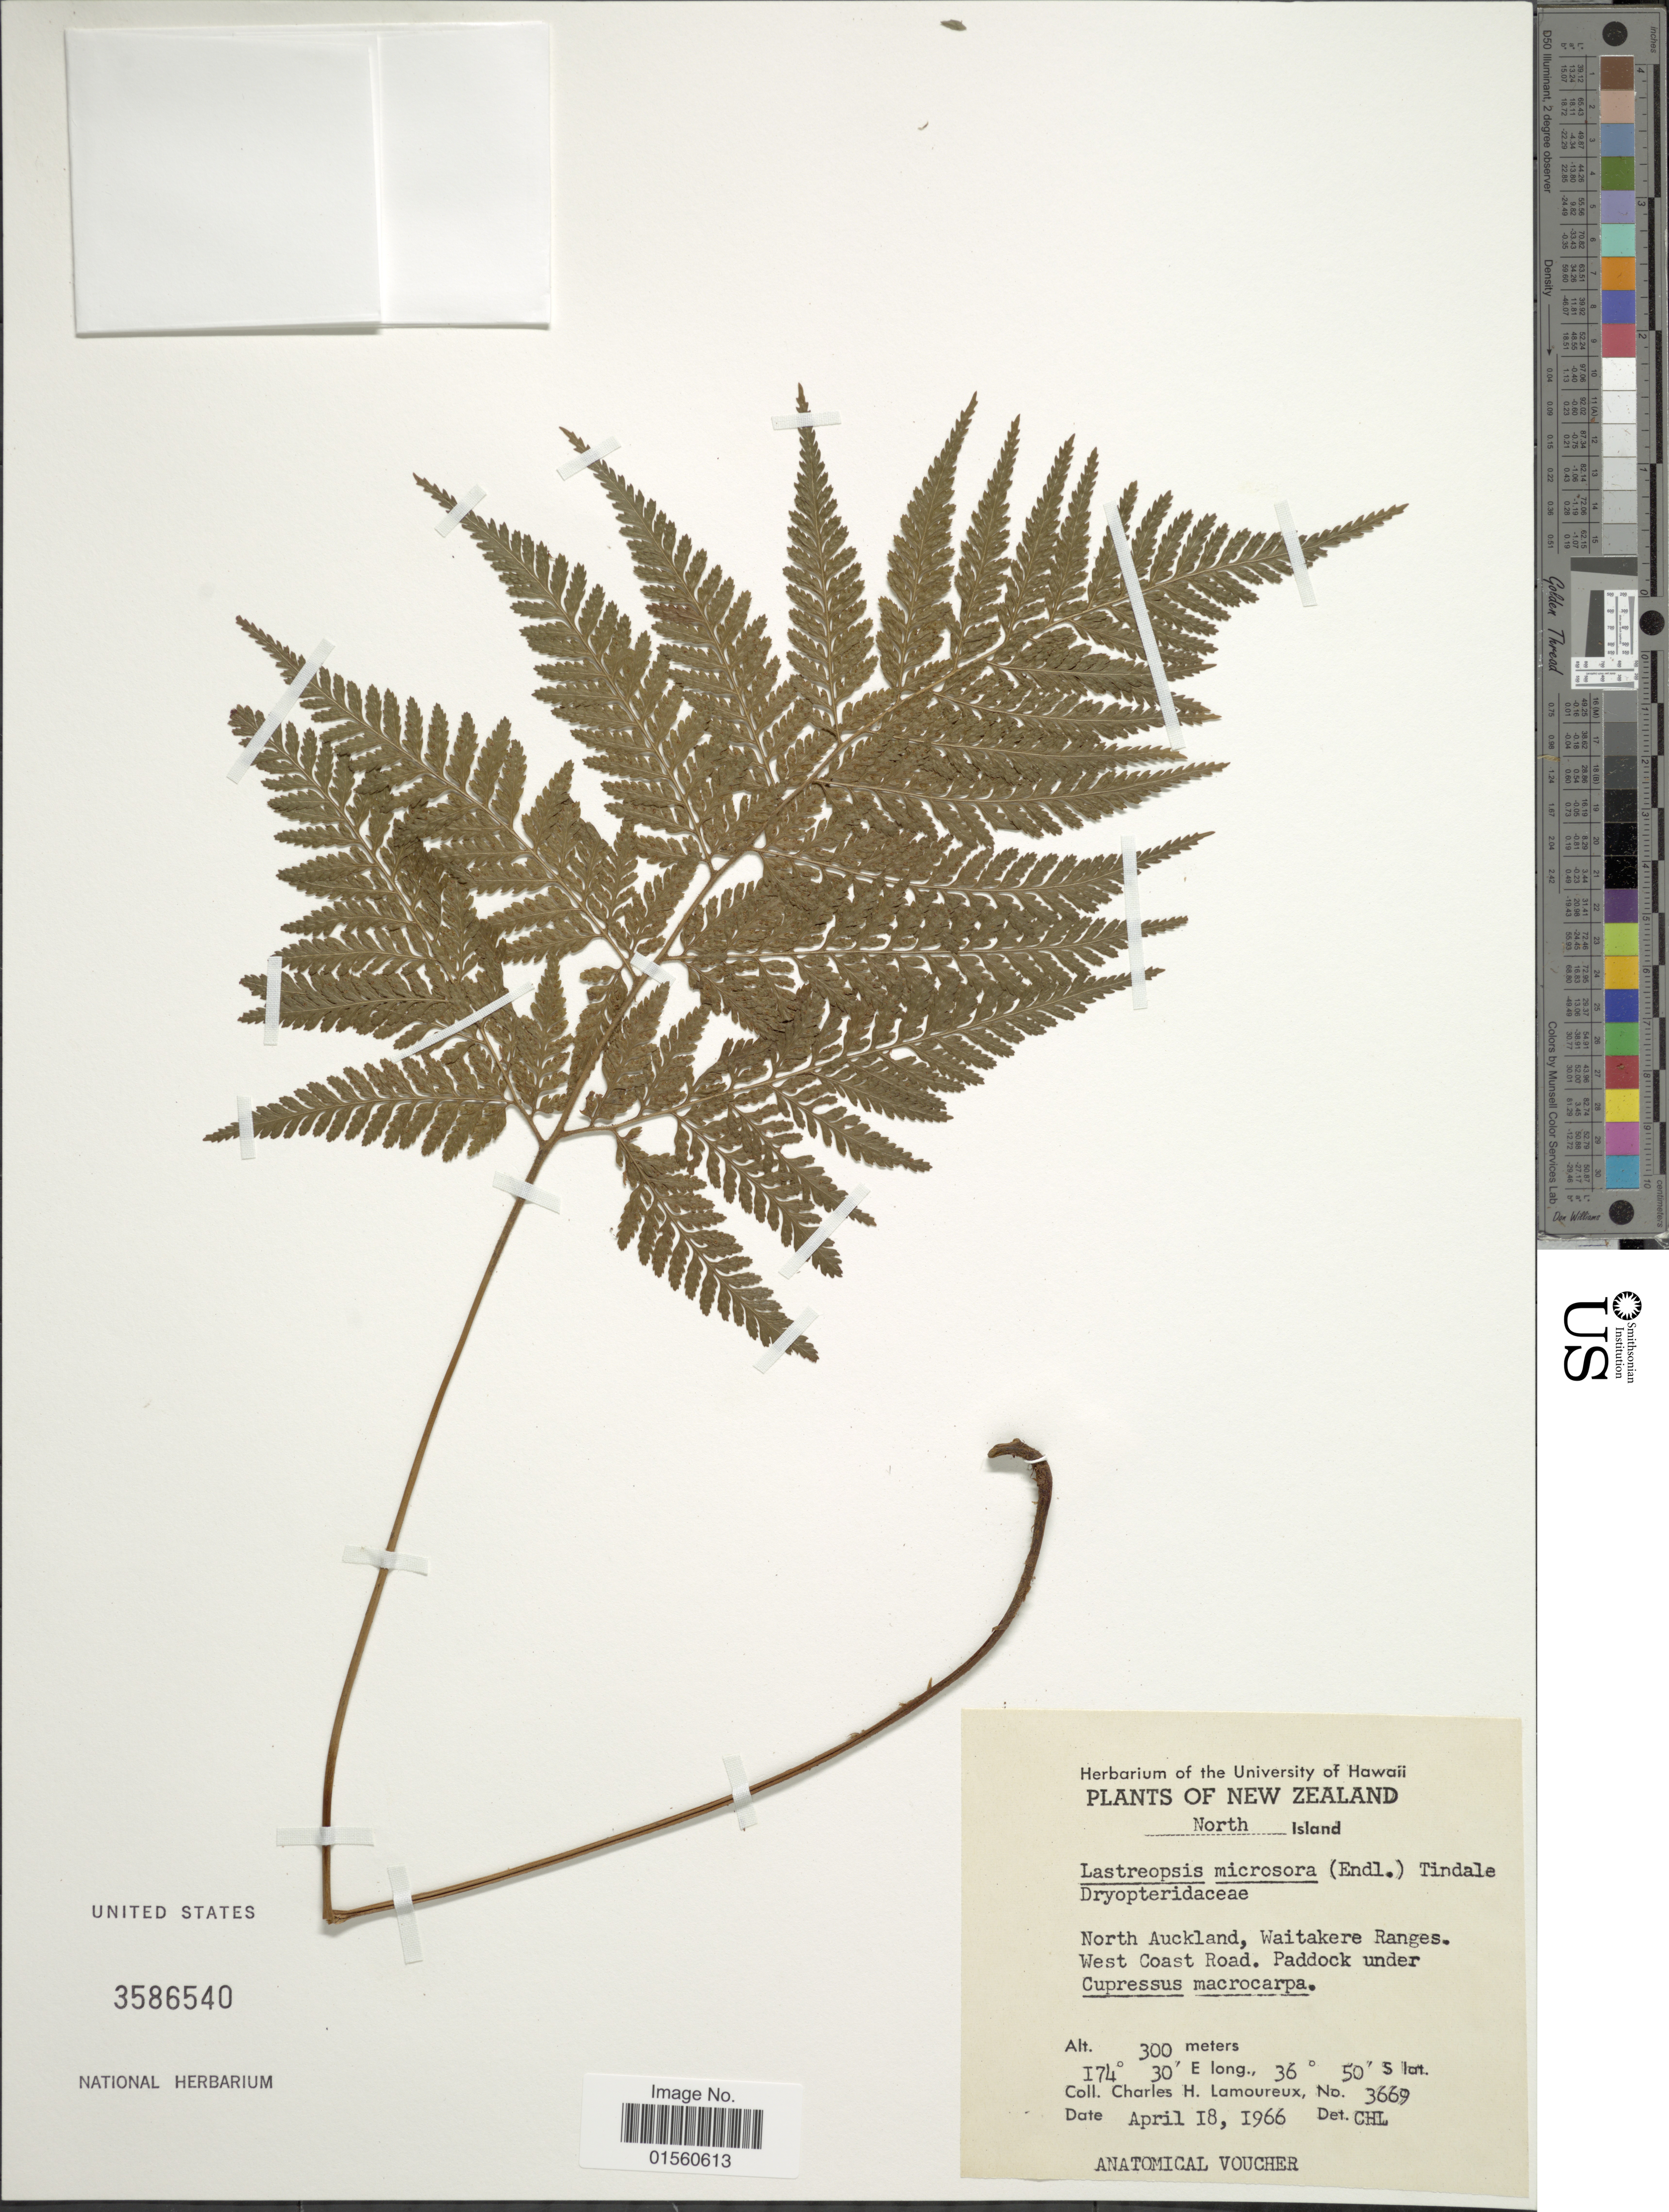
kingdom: Plantae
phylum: Tracheophyta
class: Polypodiopsida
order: Polypodiales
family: Dryopteridaceae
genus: Parapolystichum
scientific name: Parapolystichum microsorum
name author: (Endl.) Labiak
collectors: C. H. Lamoureux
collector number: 3669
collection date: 1966-04-18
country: New Zealand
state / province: Auckland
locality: North ISland, North Auckland, Waitakere Ranges, West Coast Road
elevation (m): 300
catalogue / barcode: US 3586540